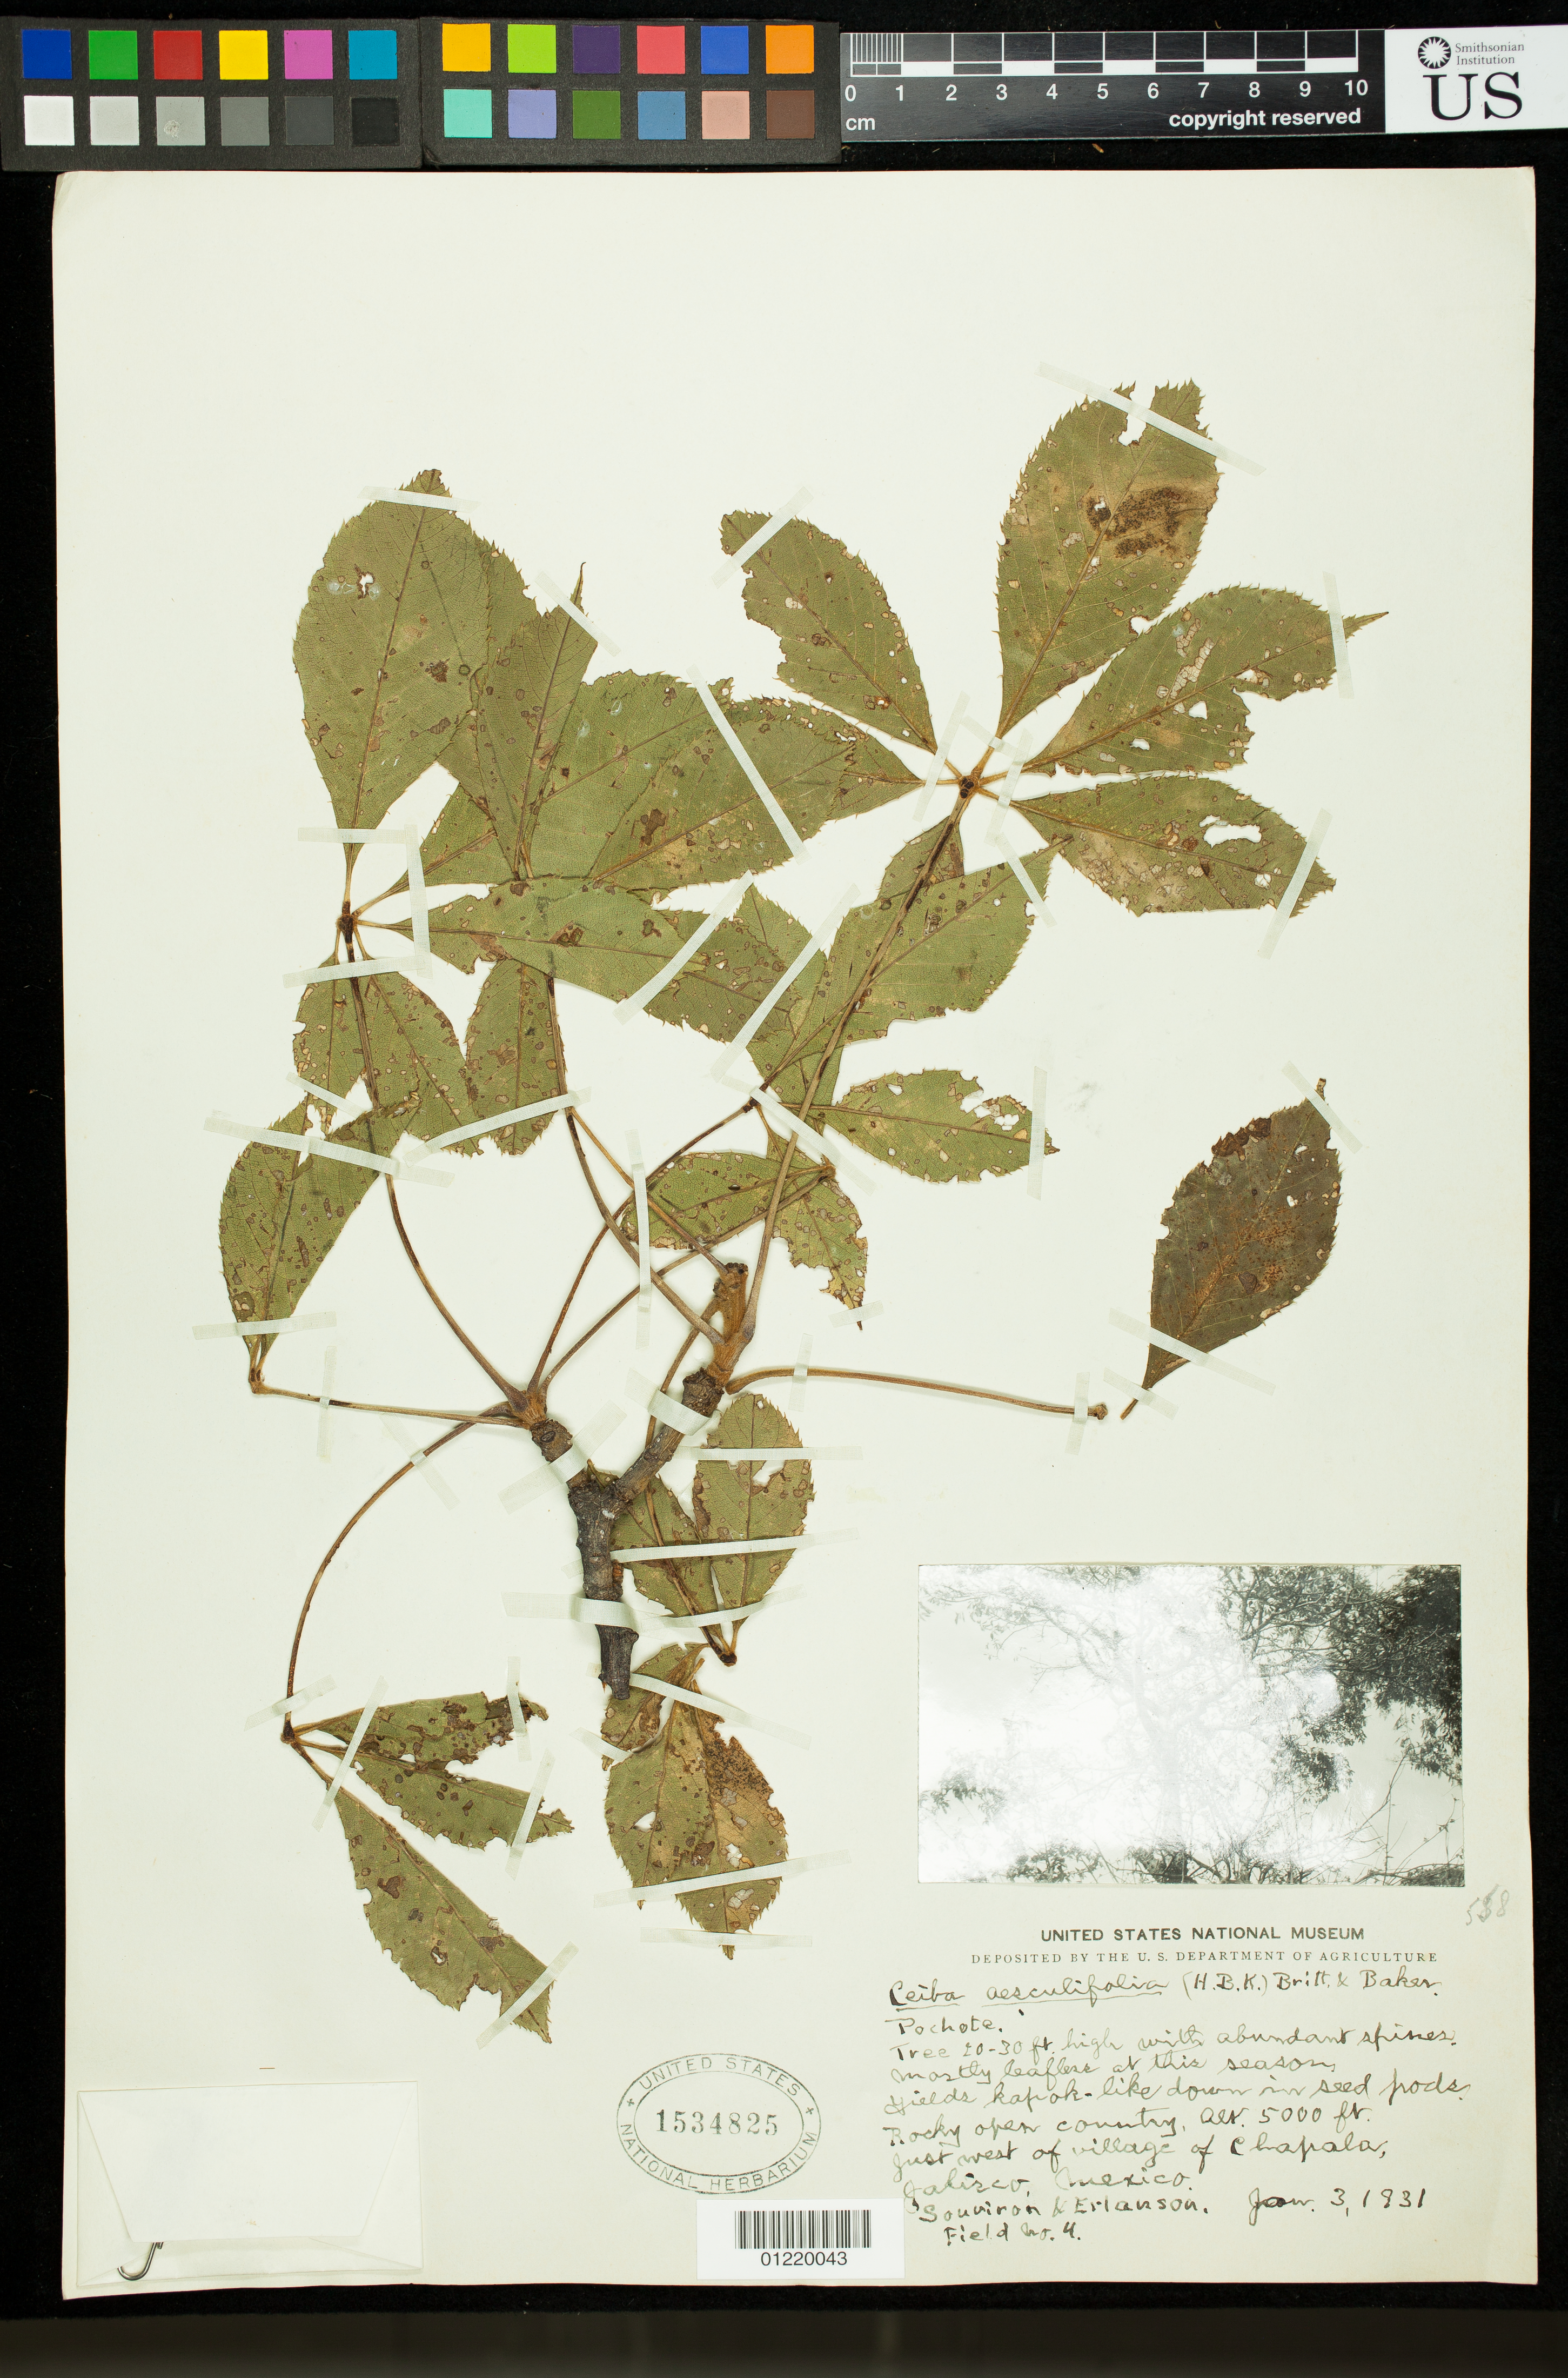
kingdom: Plantae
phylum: Tracheophyta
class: Magnoliopsida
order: Malvales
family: Malvaceae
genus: Ceiba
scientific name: Ceiba aesculifolia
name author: (Kunth) Britten & Baker f.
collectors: Souviron, -- & Erlanson, --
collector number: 4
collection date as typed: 1/3/1931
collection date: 1931-01-03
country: Mexico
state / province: Jalisco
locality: Just west of village of Chapala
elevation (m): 1524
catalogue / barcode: US 1534825